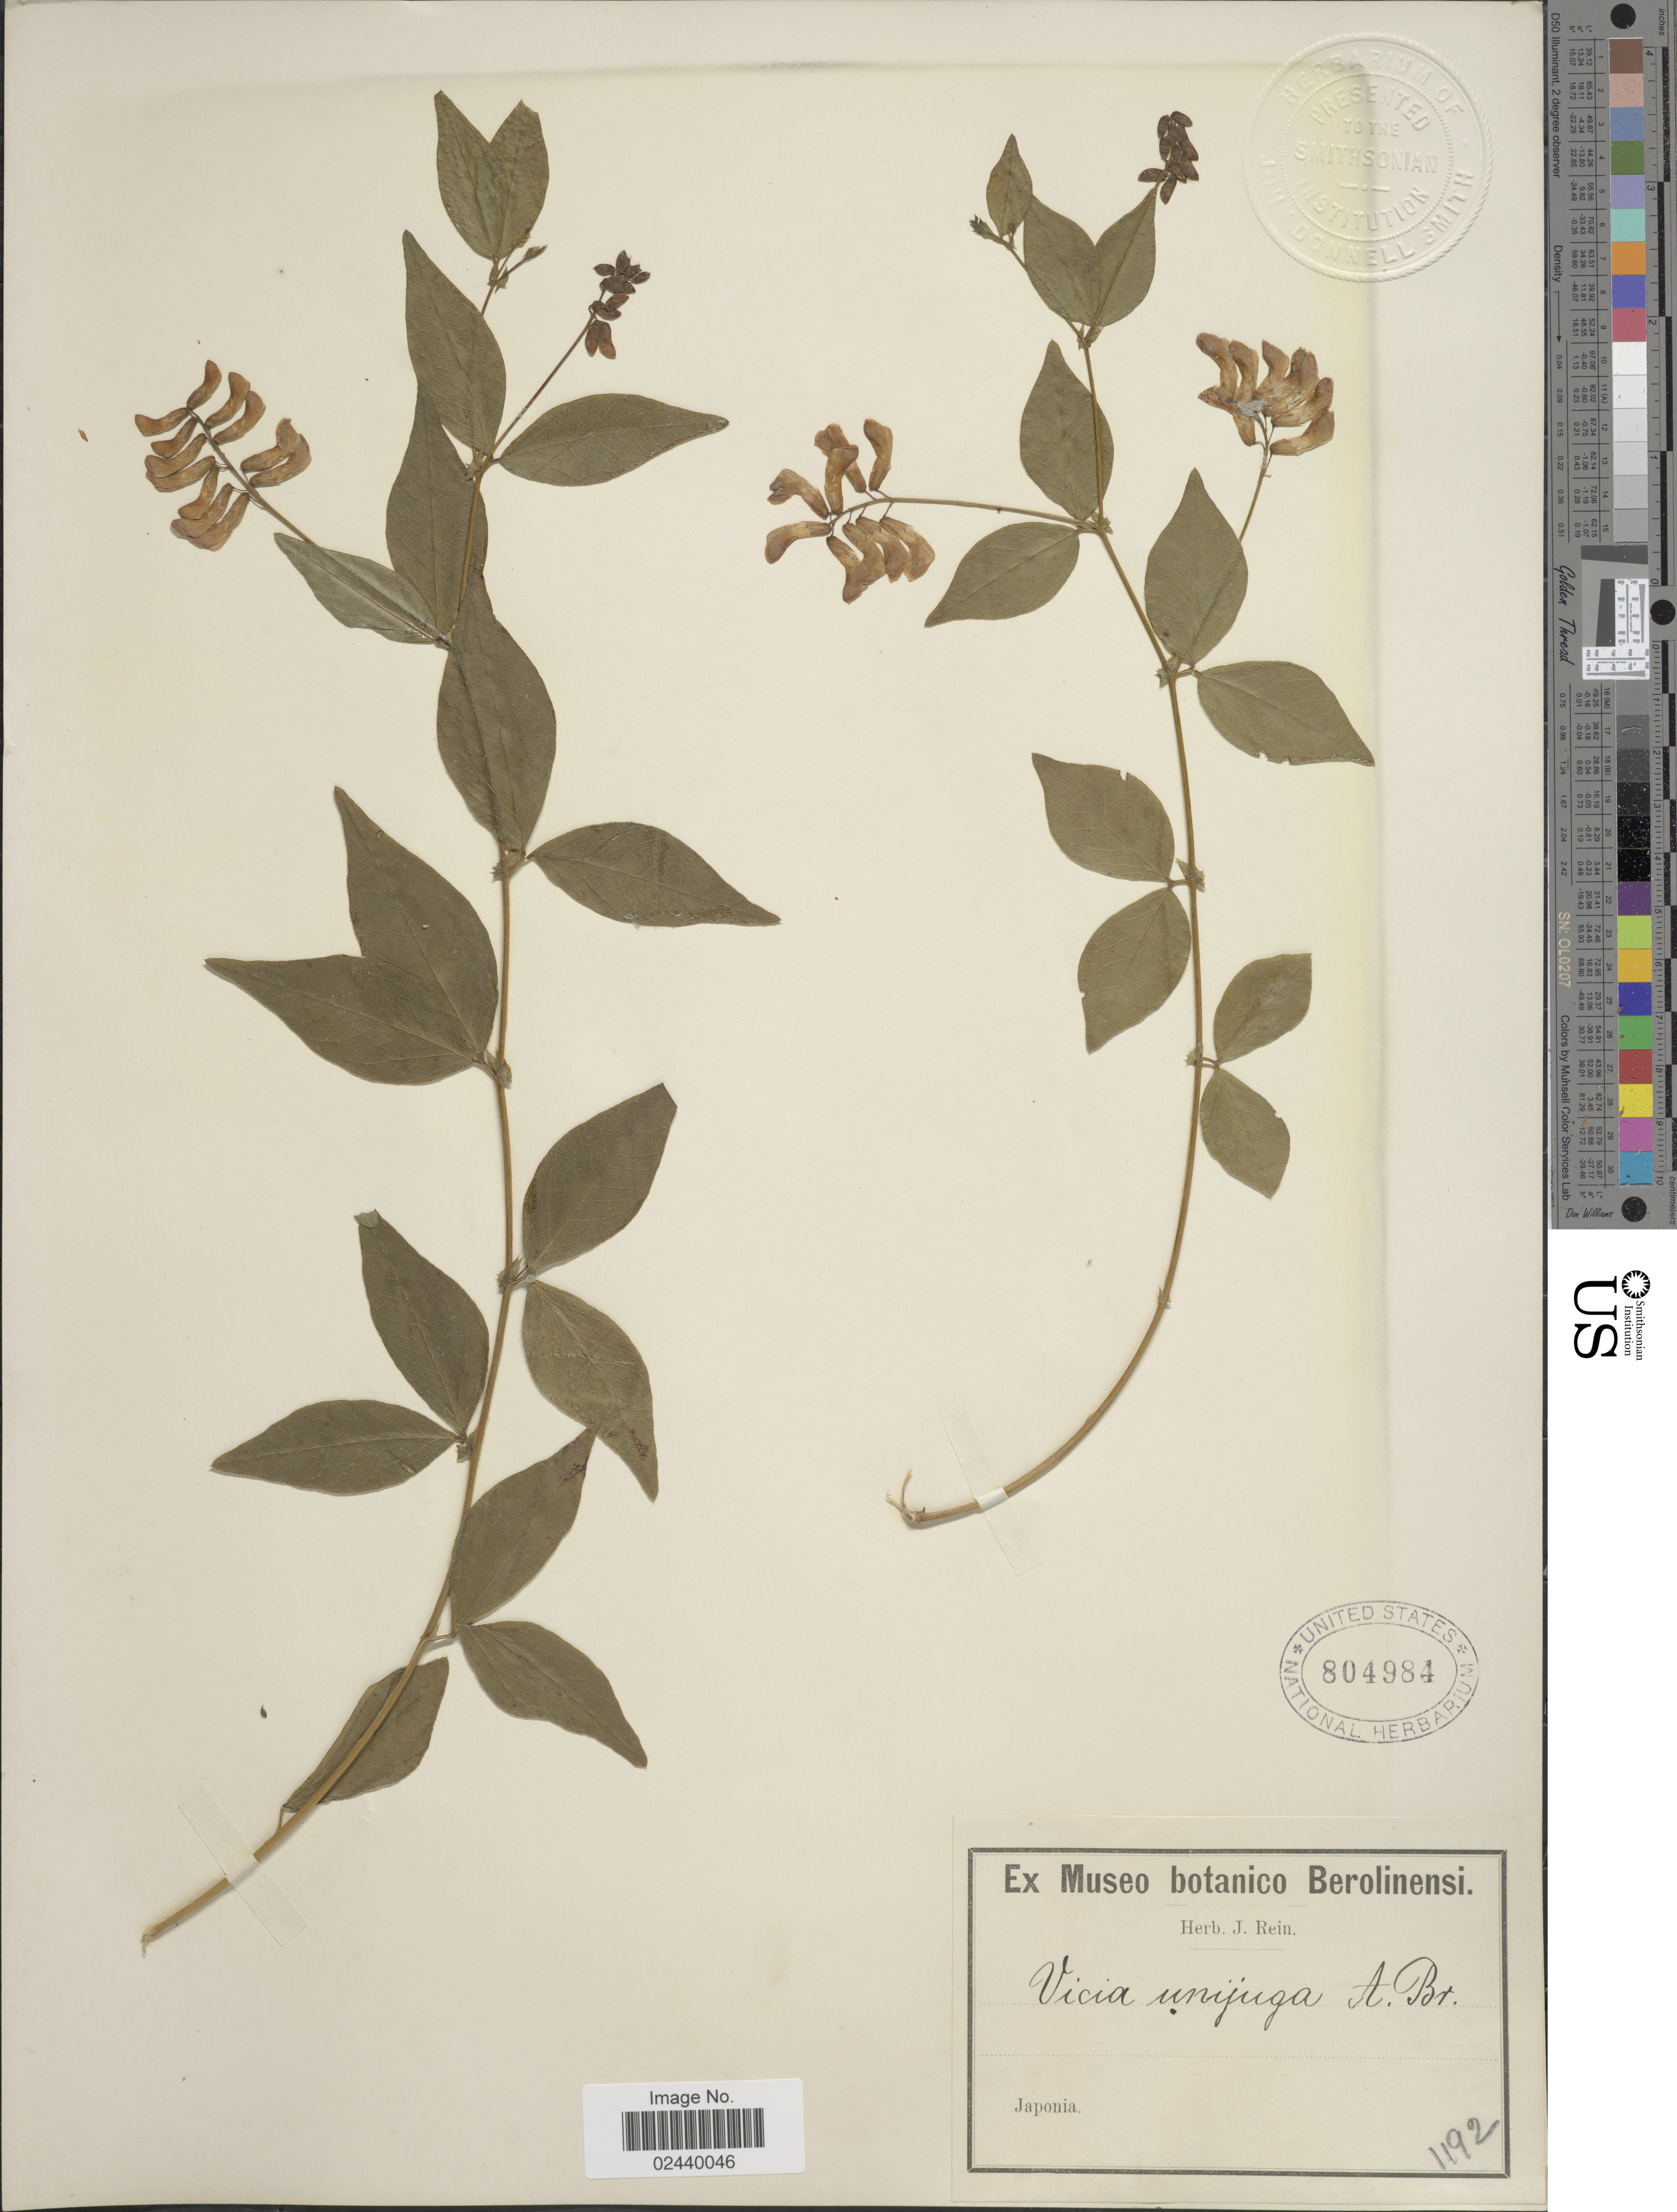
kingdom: Plantae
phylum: Tracheophyta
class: Magnoliopsida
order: Fabales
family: Fabaceae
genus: Vicia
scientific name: Vicia unijuga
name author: A. Braun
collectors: ex herb. J. Rein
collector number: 1192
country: Japan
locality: Japonia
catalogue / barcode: US 804984